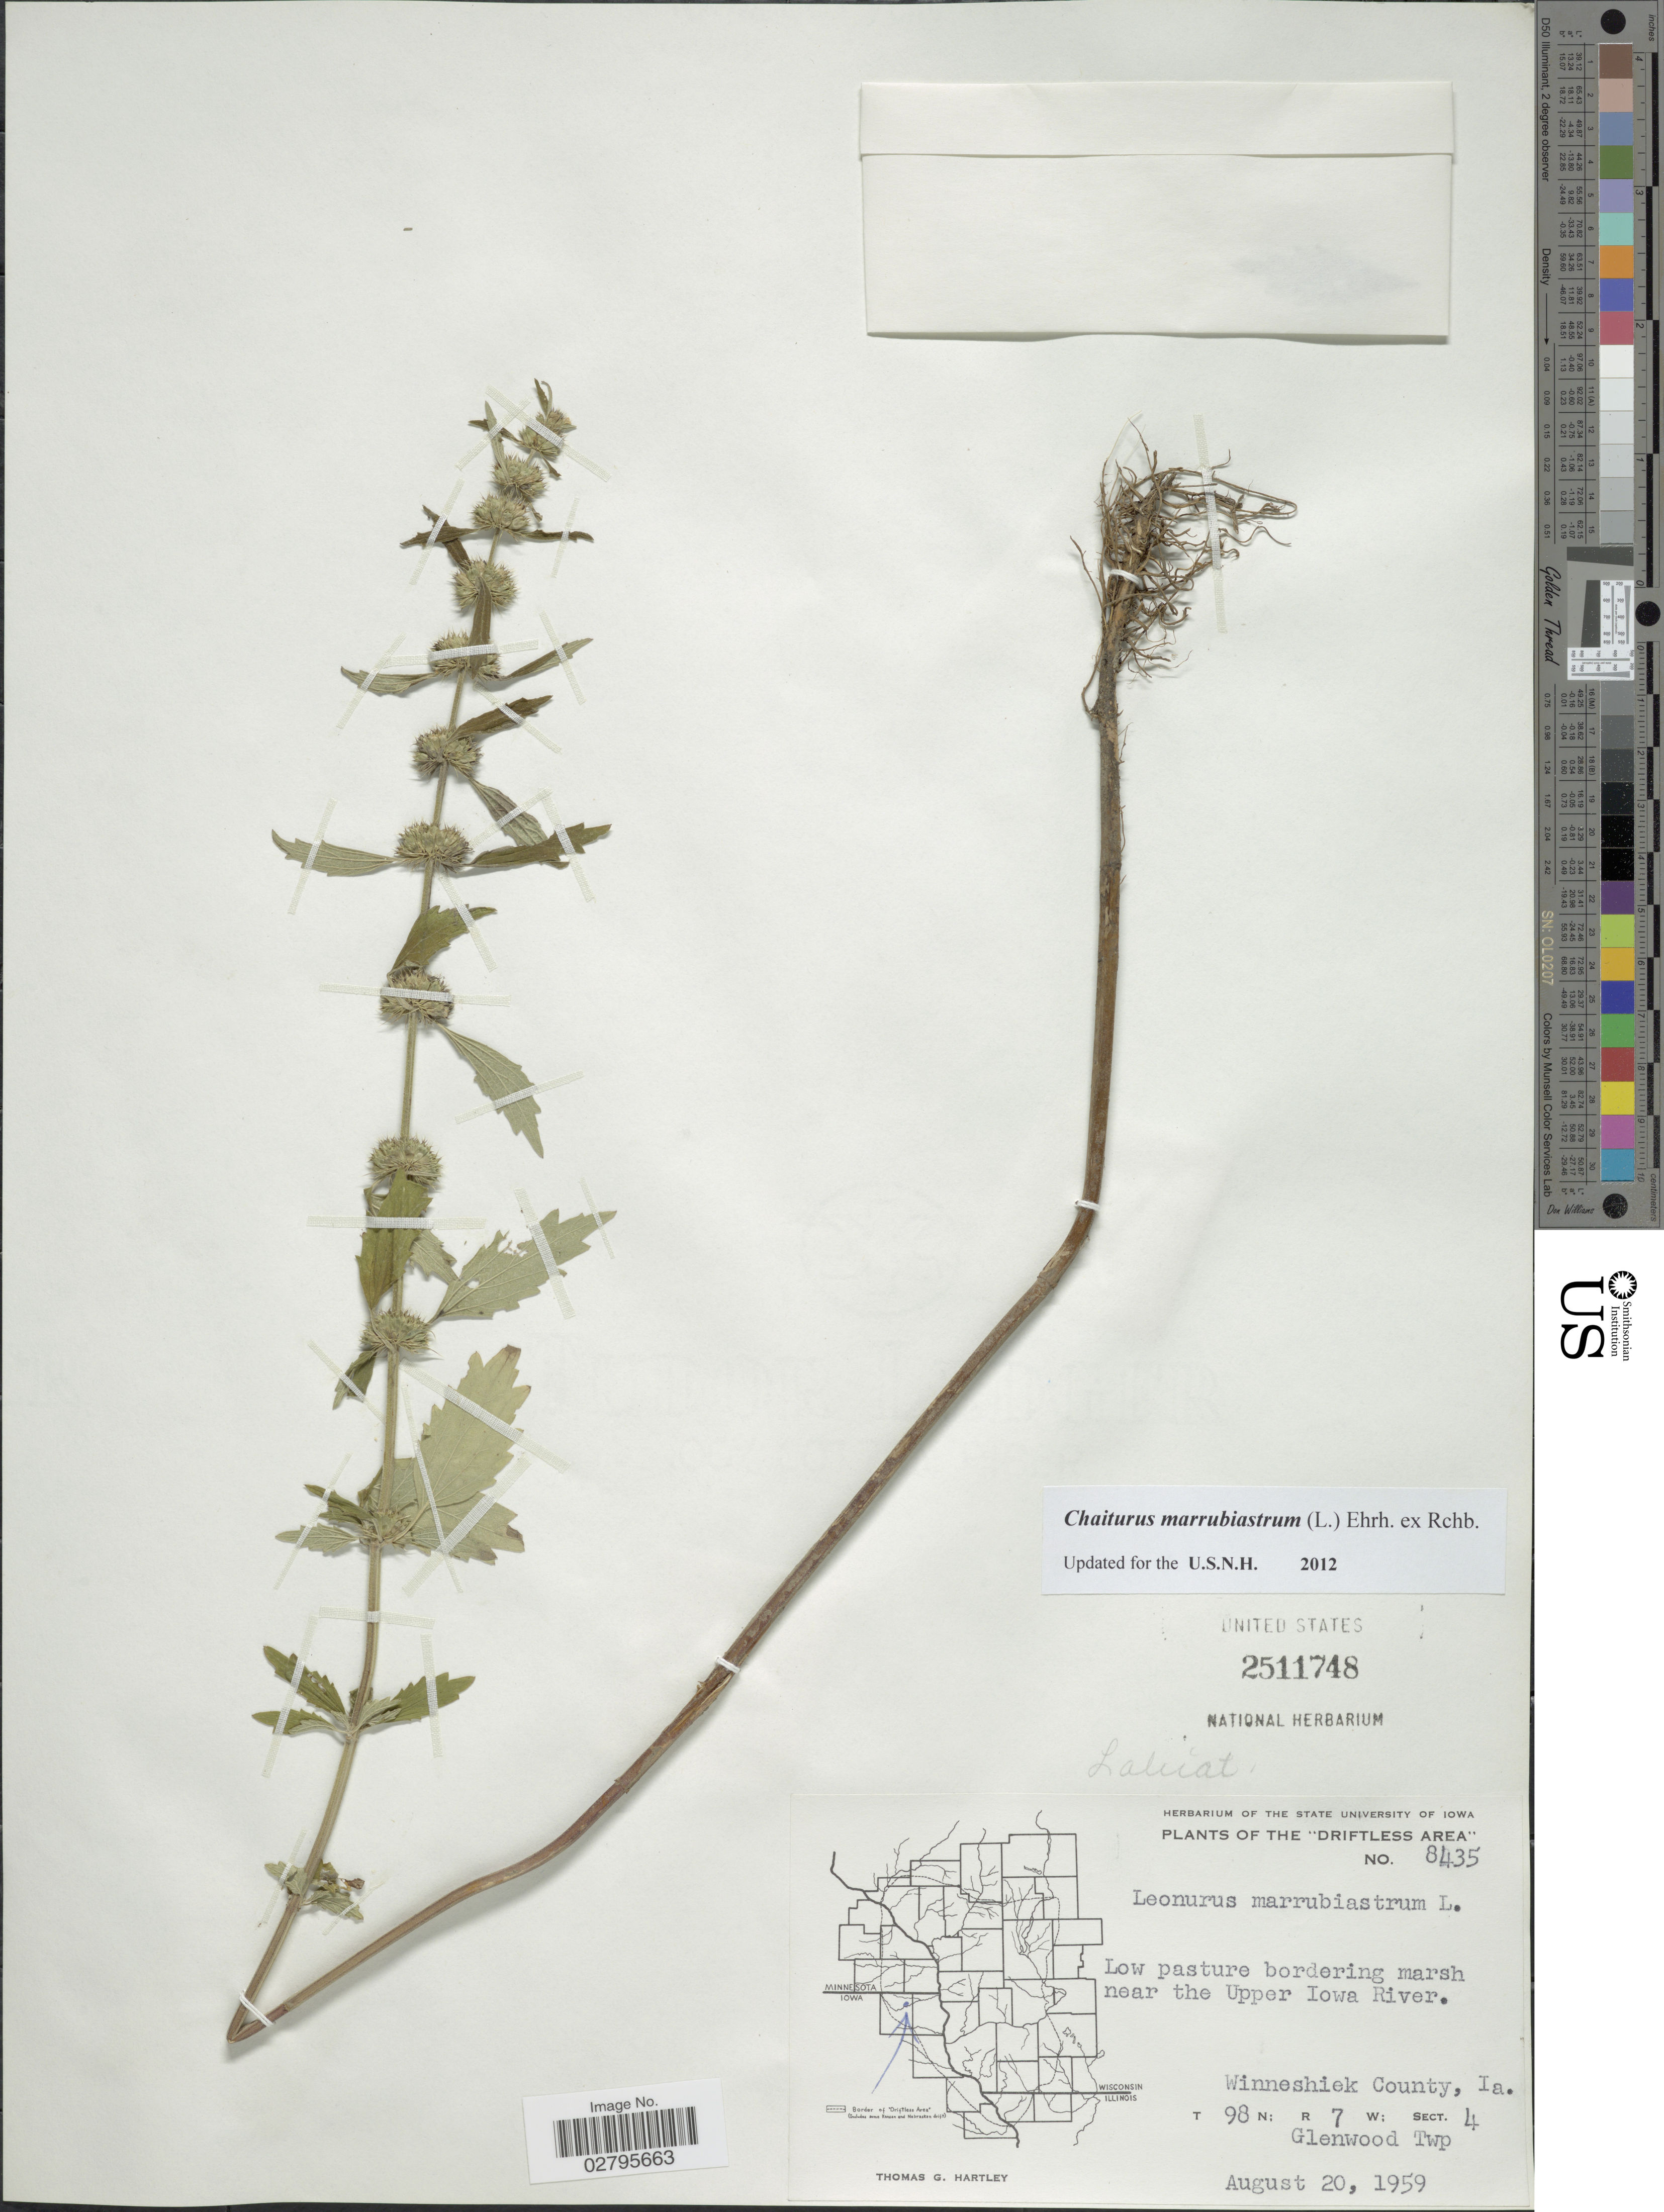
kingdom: Plantae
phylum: Tracheophyta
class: Magnoliopsida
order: Lamiales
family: Lamiaceae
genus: Chaiturus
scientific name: Chaiturus marrubiastrum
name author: (L.) Rchb.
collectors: T. G. Hartley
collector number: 8435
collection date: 1959-08-20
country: United States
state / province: Iowa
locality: The "Driftless Area", Low pasture bordering marsh near the Upper Iowa River, Winneshiek County, Glenwood Twp, T 98N; R 7 W, Sect.4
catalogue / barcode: US 2511748